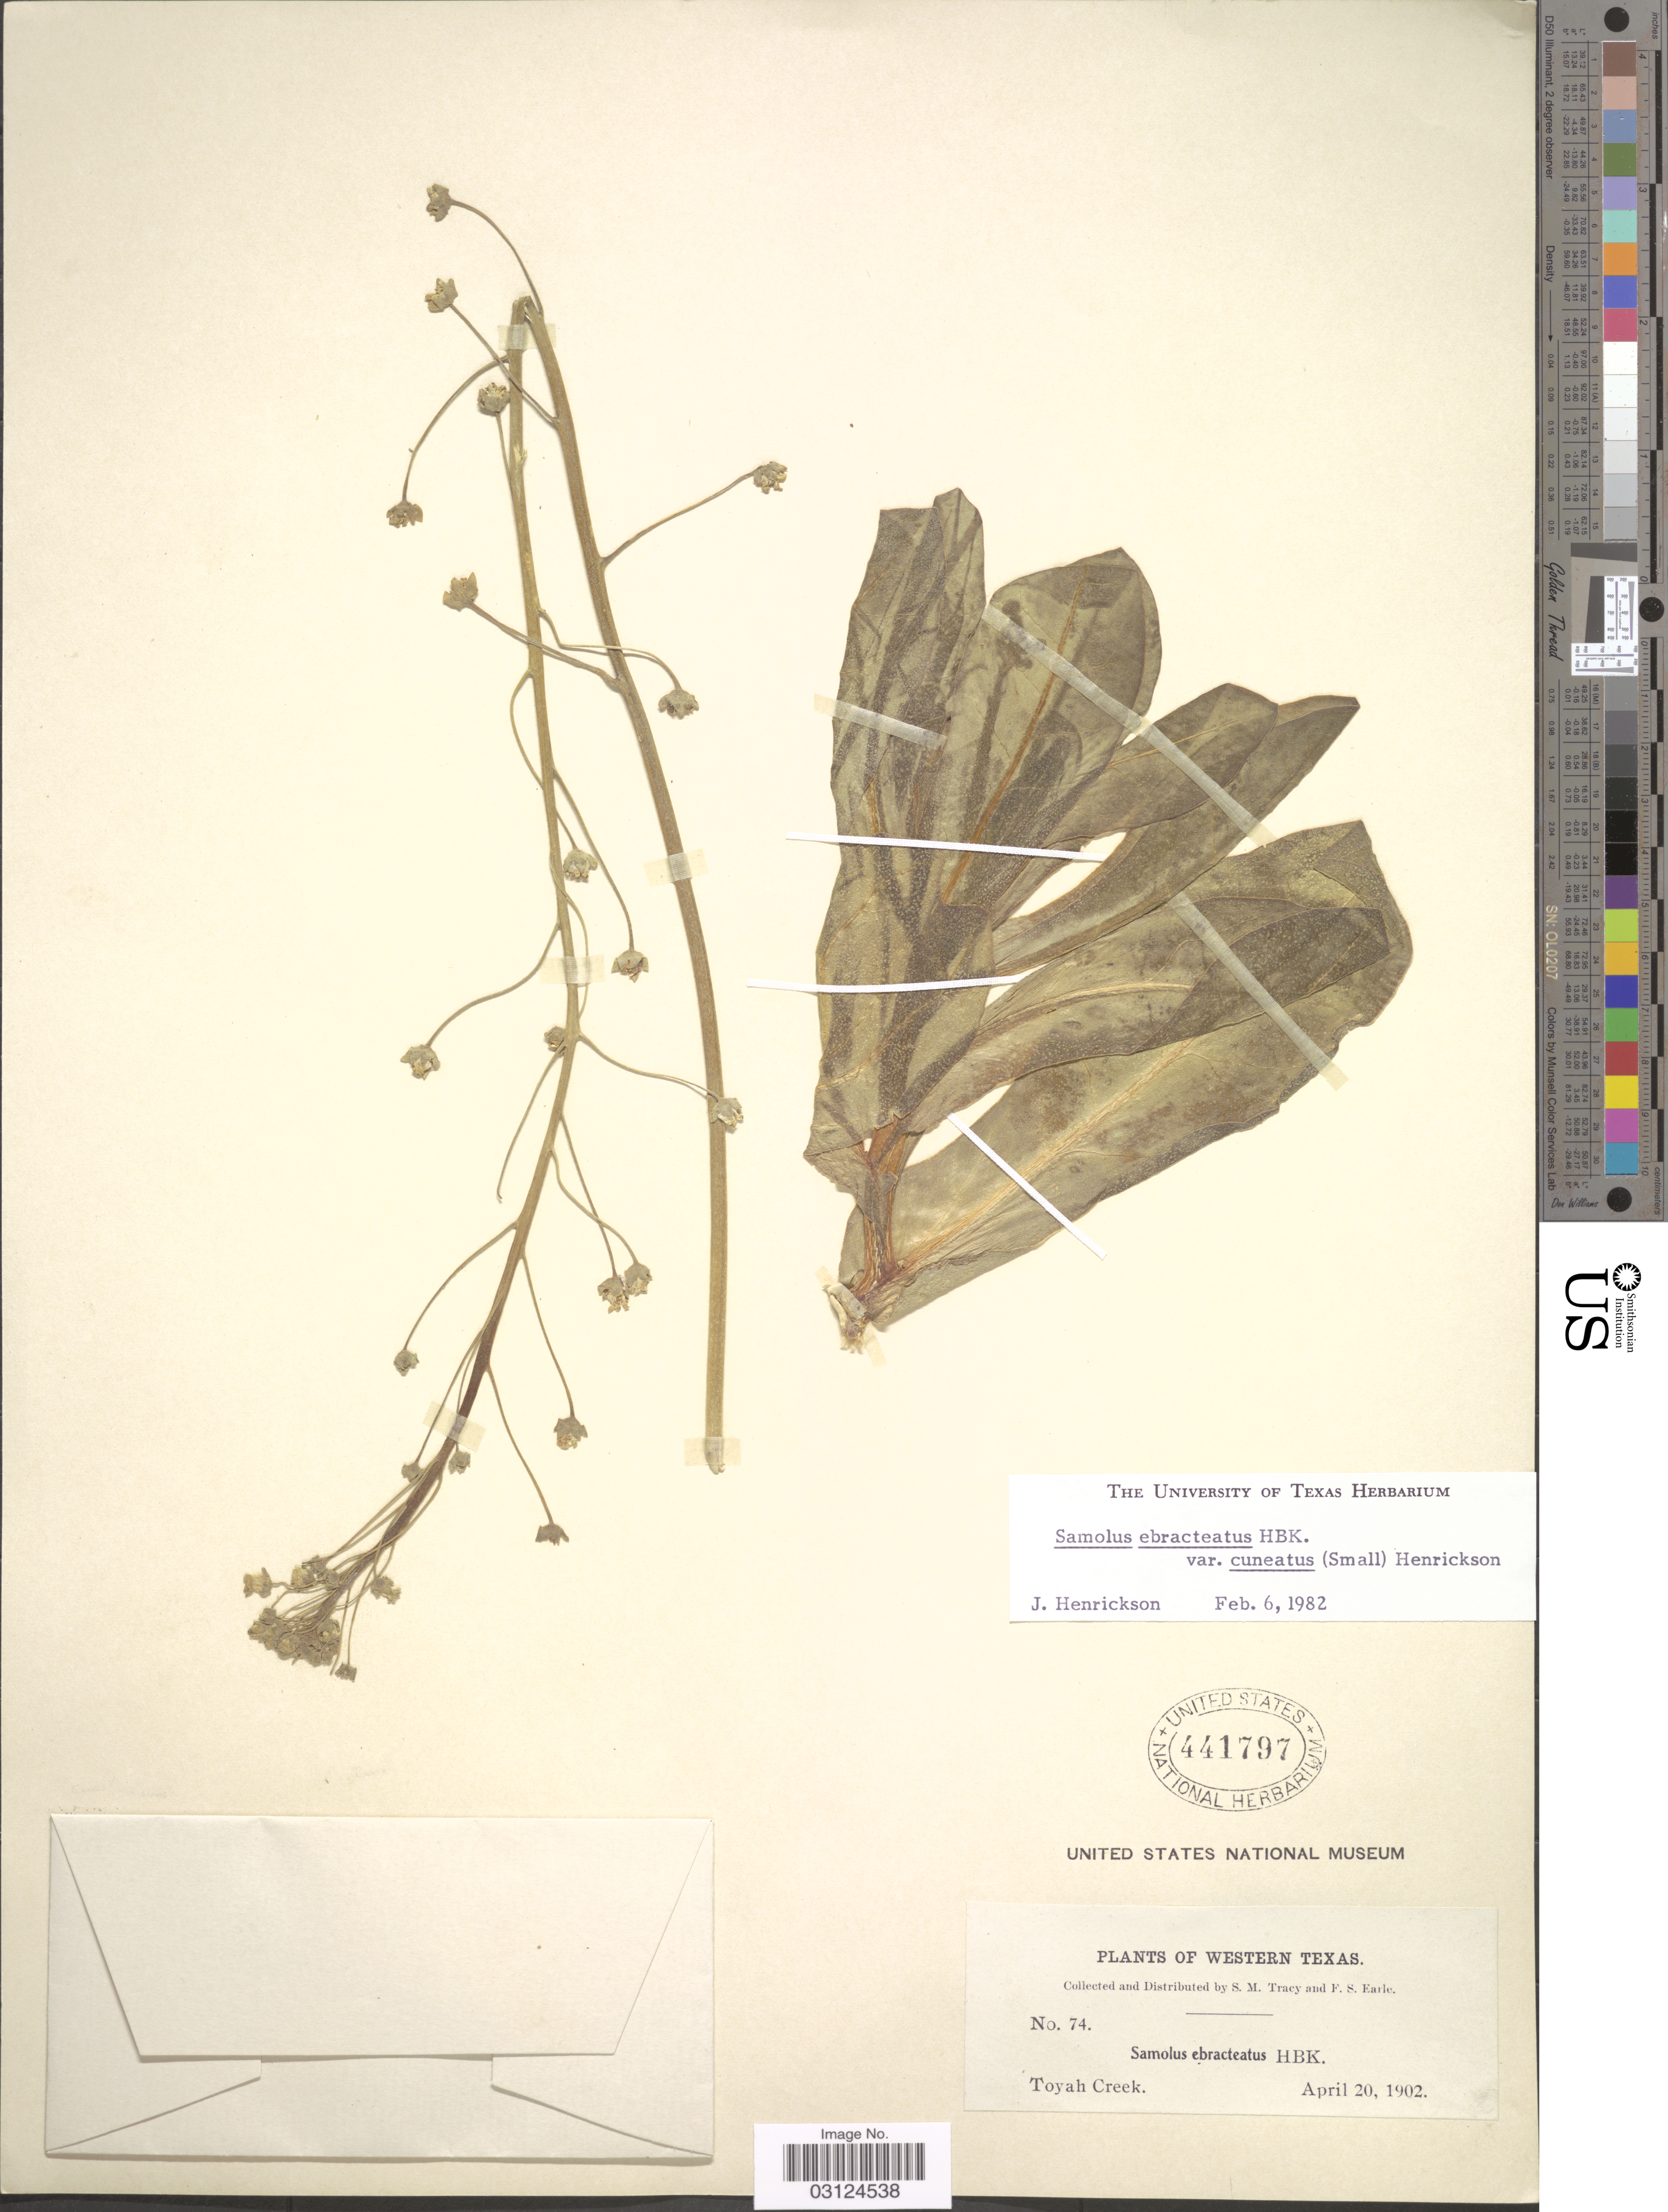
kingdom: Plantae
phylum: Tracheophyta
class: Magnoliopsida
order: Ericales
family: Primulaceae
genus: Samolus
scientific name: Samolus ebracteatus subsp. cuneatus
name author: (Small) R. Knuth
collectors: S. M. Tracy & F. S. Earle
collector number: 74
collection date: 1902-04-20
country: United States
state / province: Texas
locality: Western Texas, Toyah Creek.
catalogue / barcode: US 441797